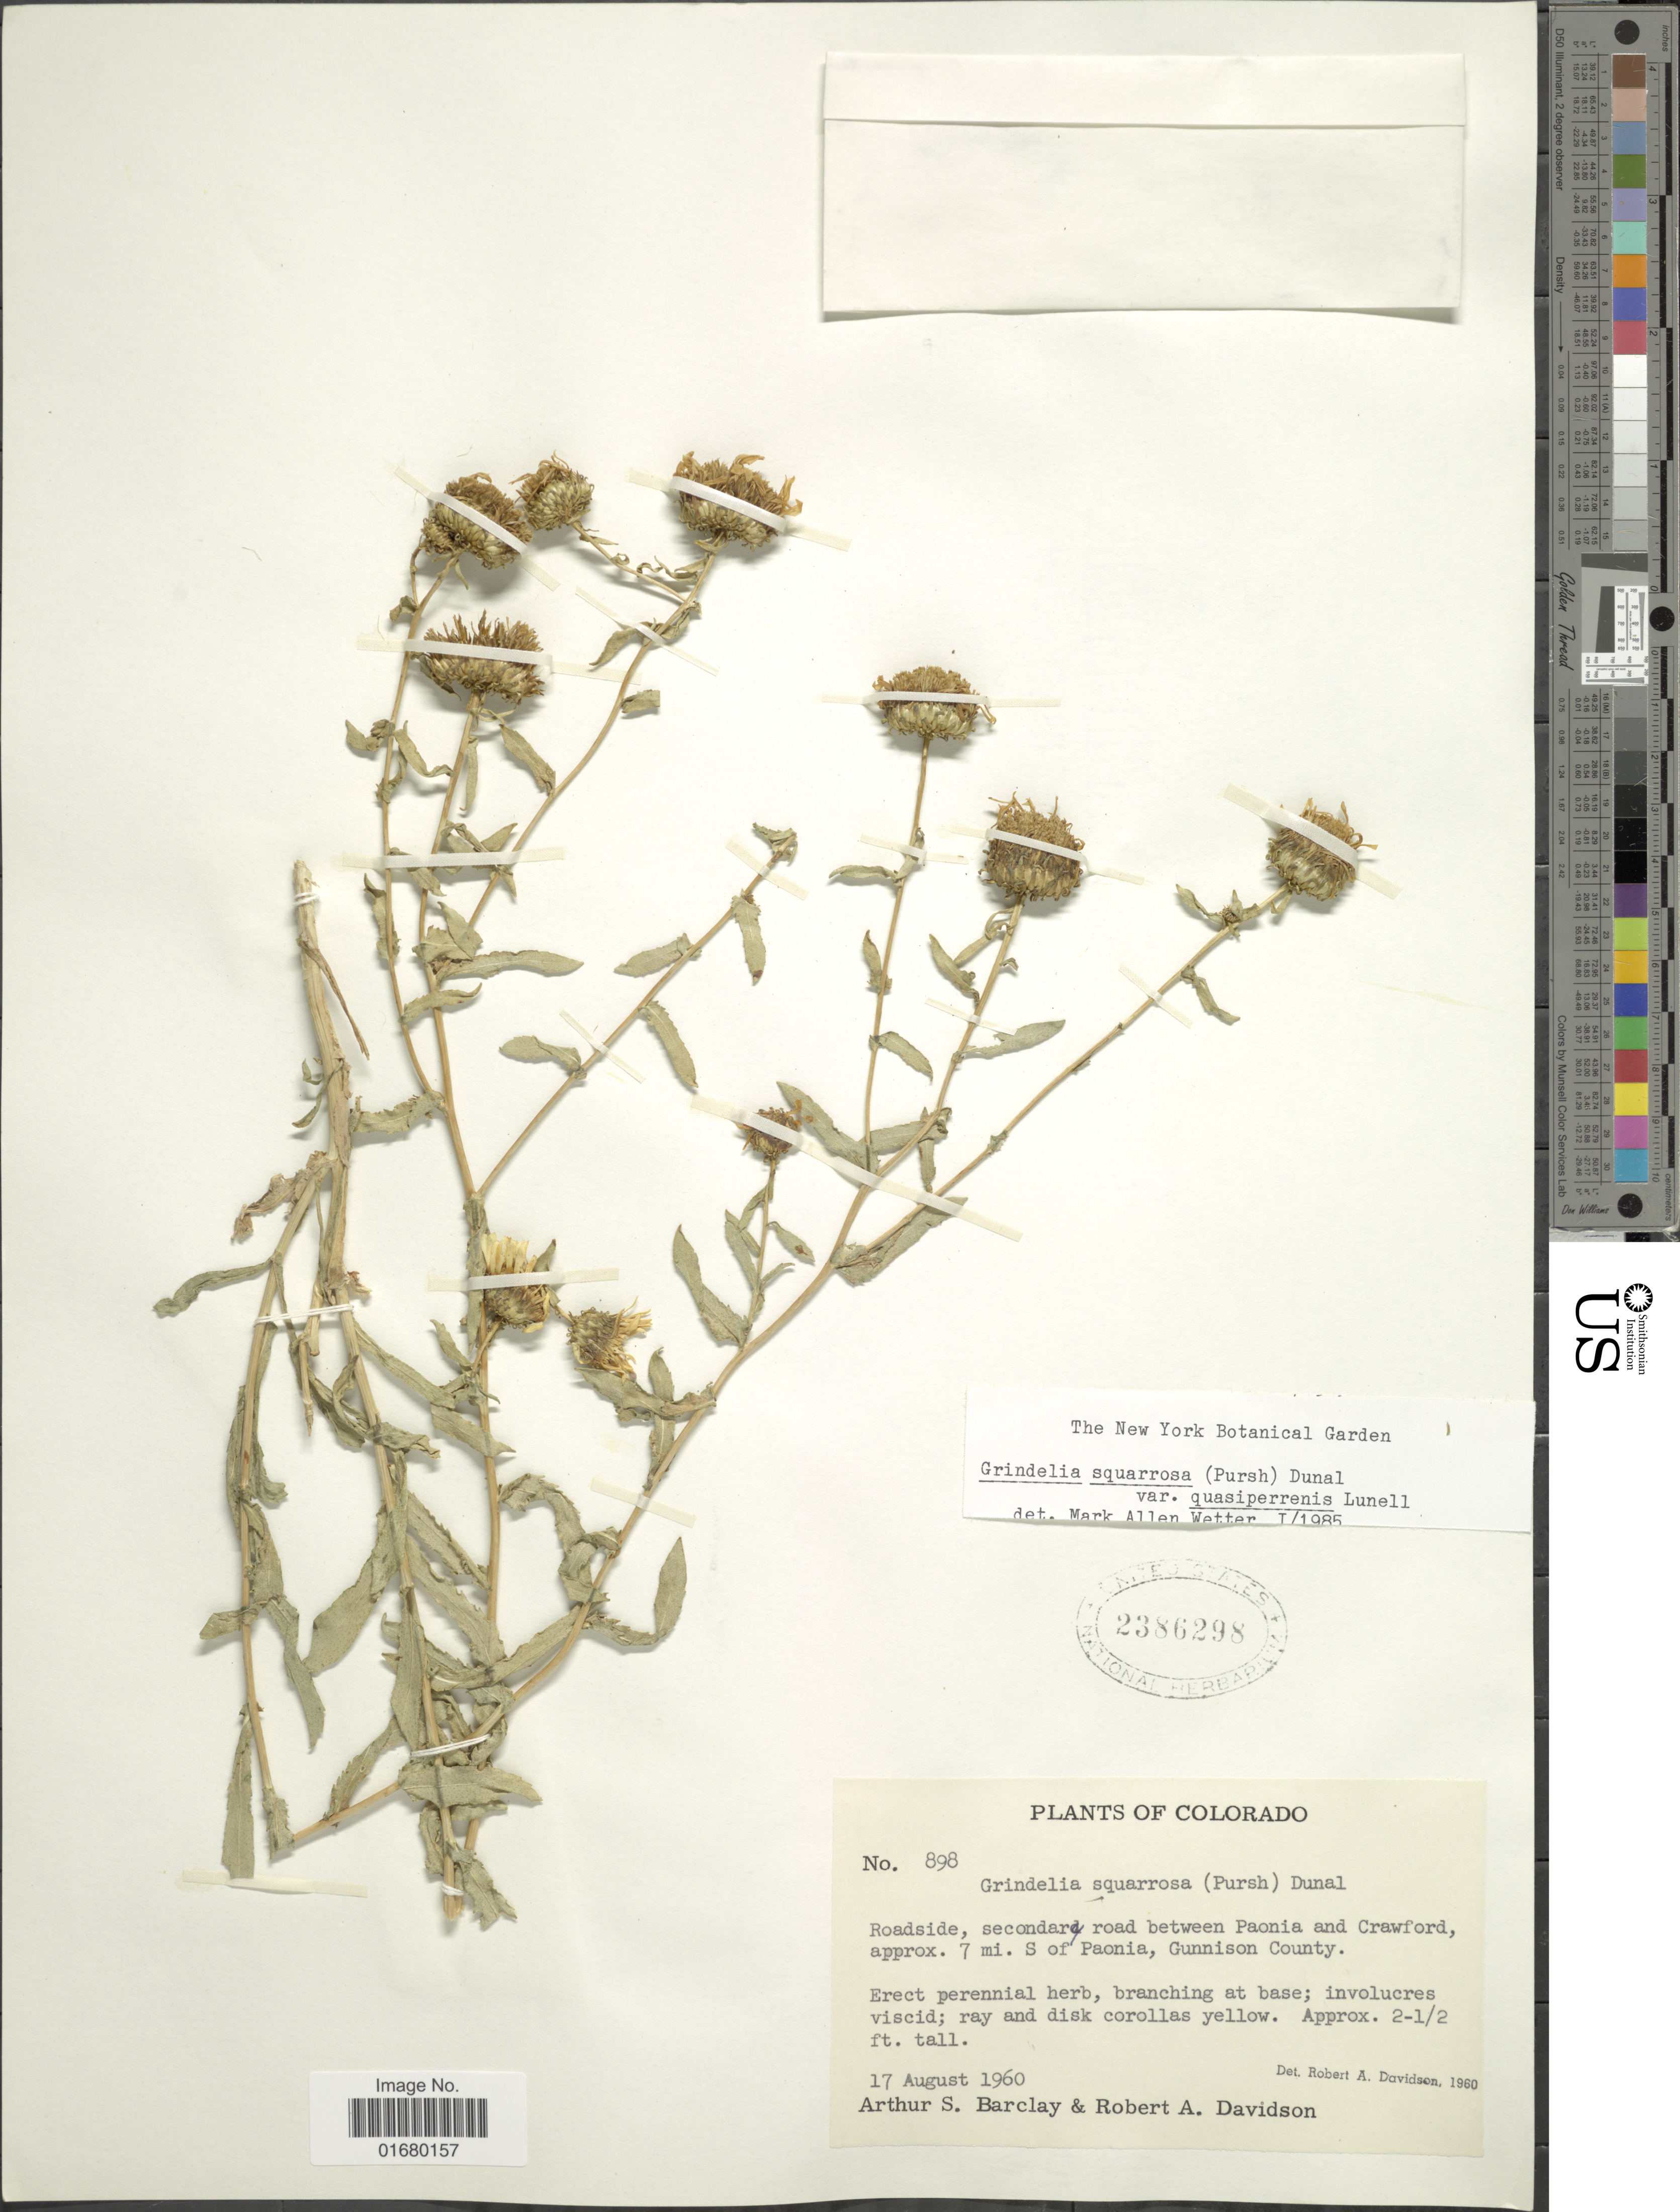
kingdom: Plantae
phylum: Tracheophyta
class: Magnoliopsida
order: Asterales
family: Asteraceae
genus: Grindelia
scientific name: Grindelia squarrosa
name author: (Pursh) Dunal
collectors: A. S. Barclay & R. A. Davidson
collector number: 898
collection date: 1960-08-17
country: United States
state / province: Colorado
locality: Roadside, secondary road between Paonia dn Crawford, 7 mi. S of Paonia, Guniison County.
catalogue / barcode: US 2386298